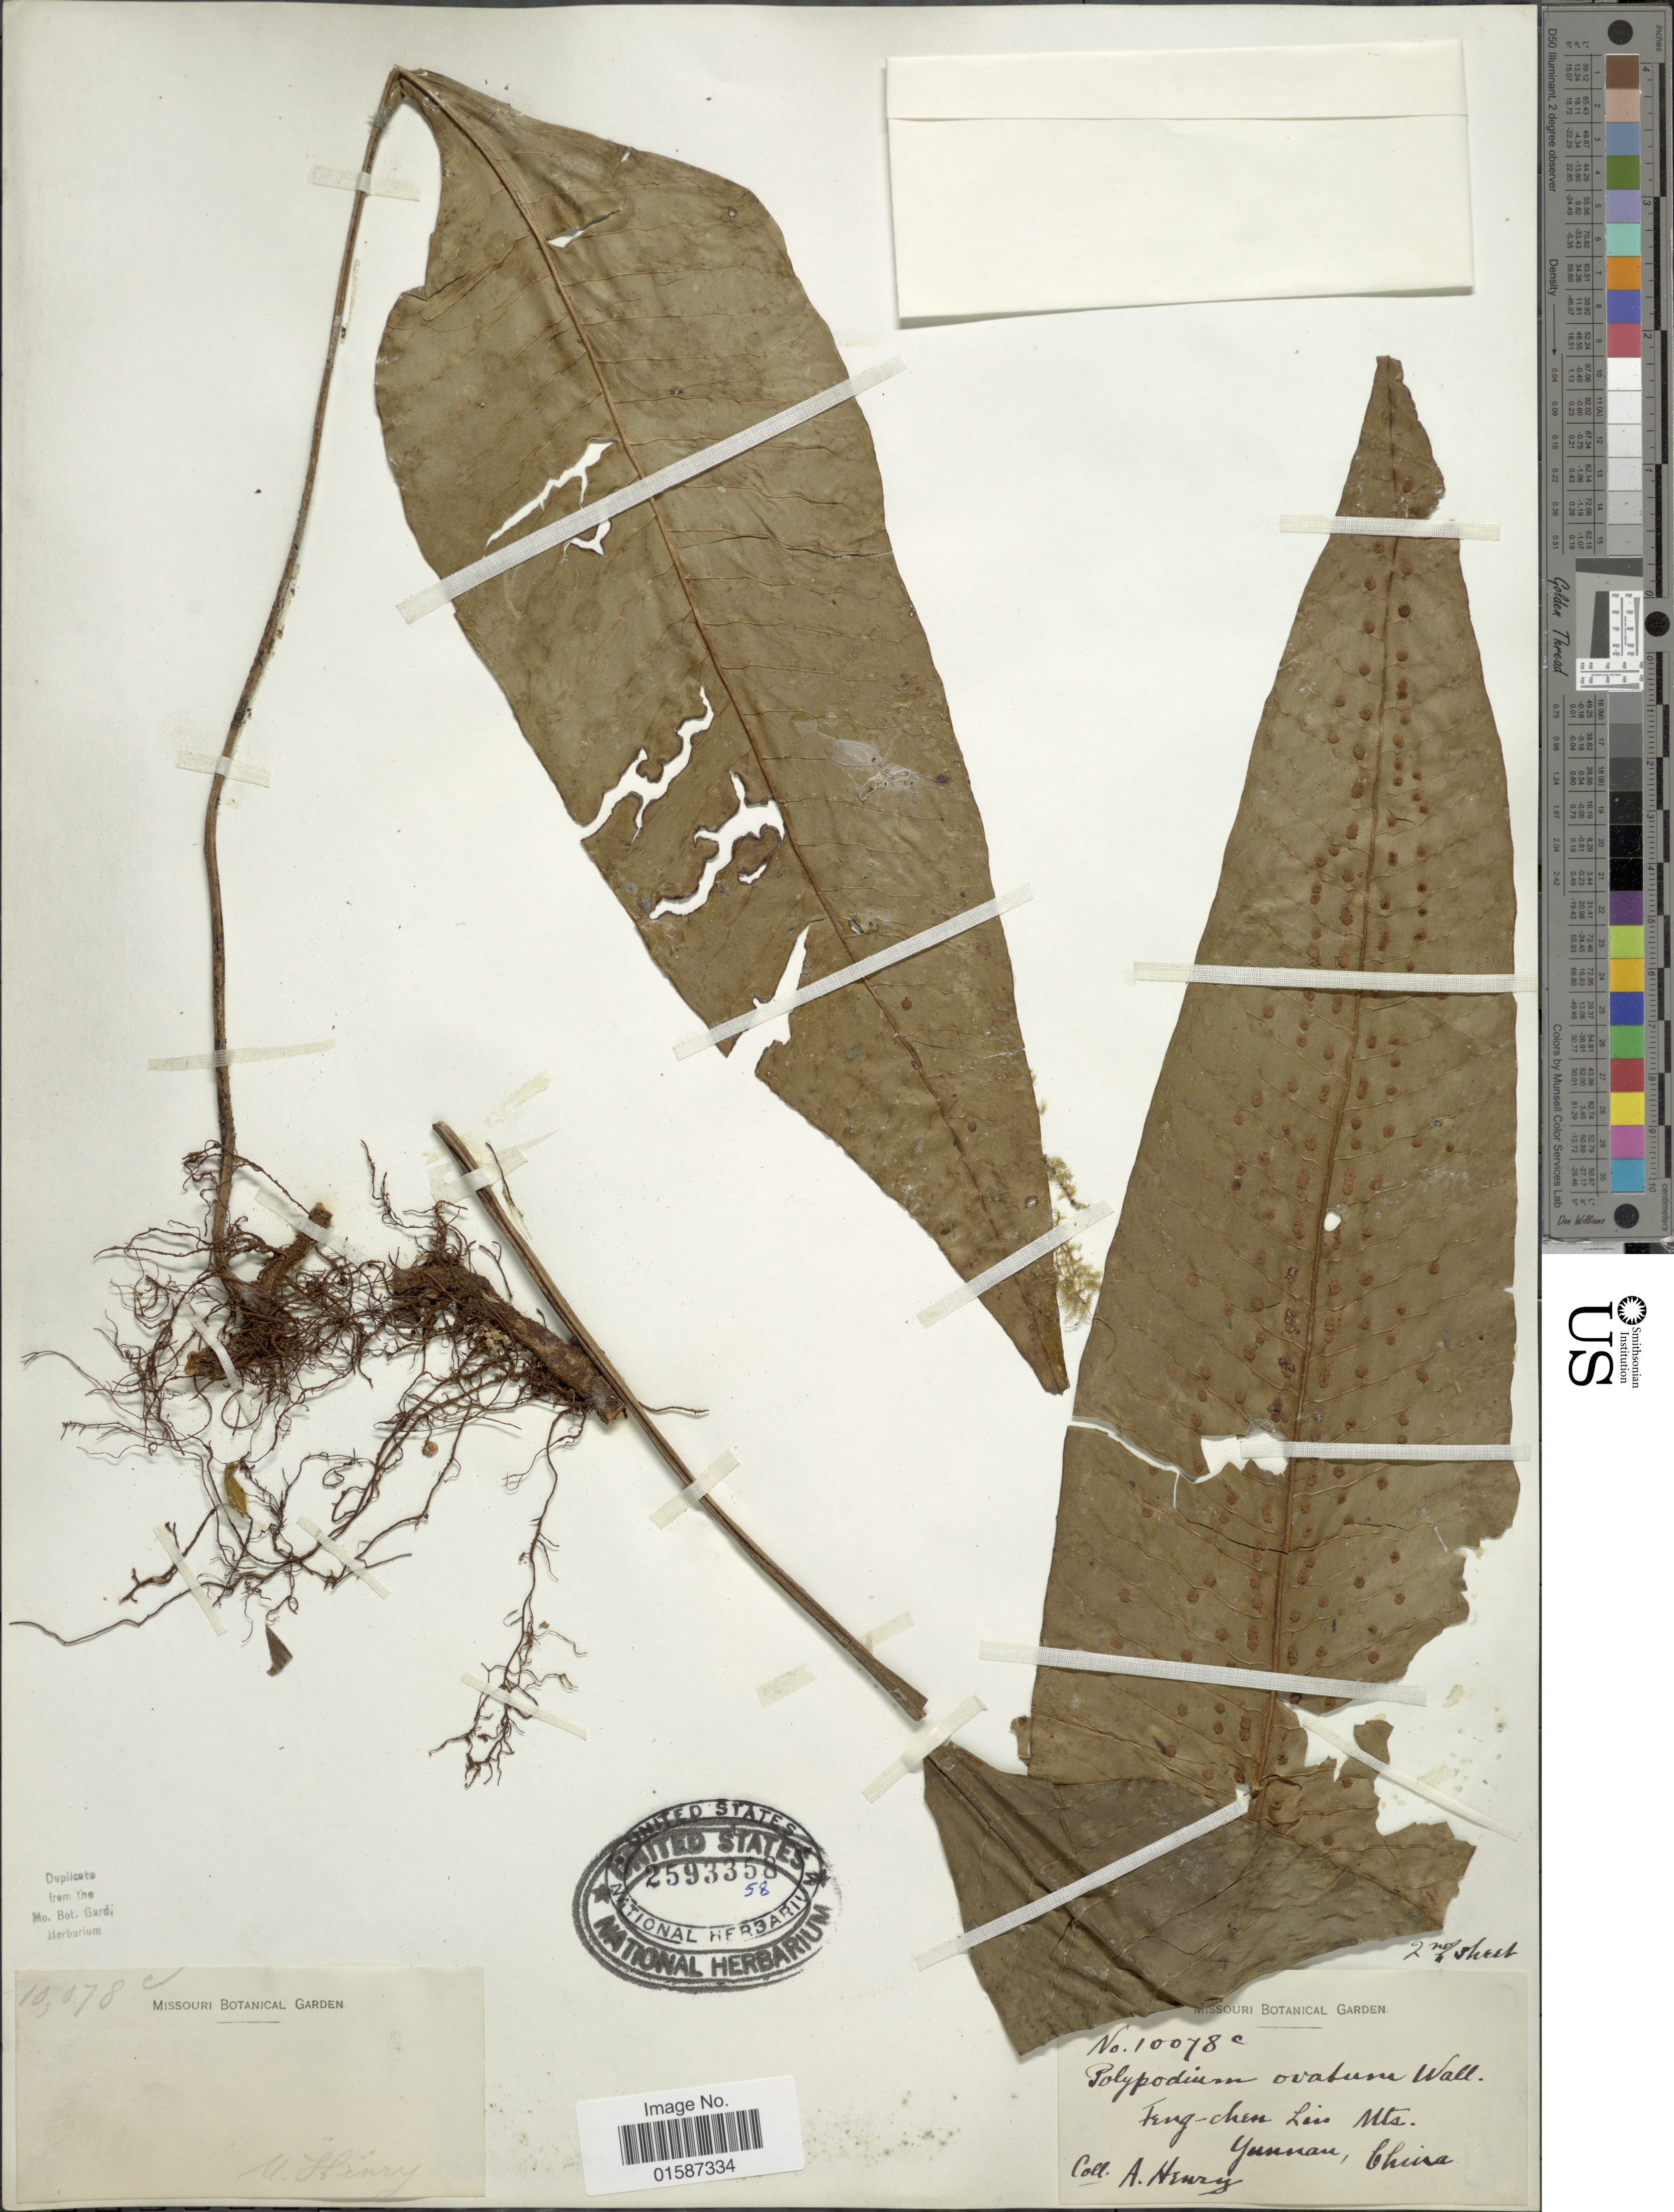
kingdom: Plantae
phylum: Tracheophyta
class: Polypodiopsida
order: Polypodiales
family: Polypodiaceae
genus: Neolepisorus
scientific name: Neolepisorus ovatus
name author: (Bedd.) Ching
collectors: A. Henry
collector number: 10075 C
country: China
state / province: Yunnan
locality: Feng-chen Lin Mts., Yunnan China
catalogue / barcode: US 2593358